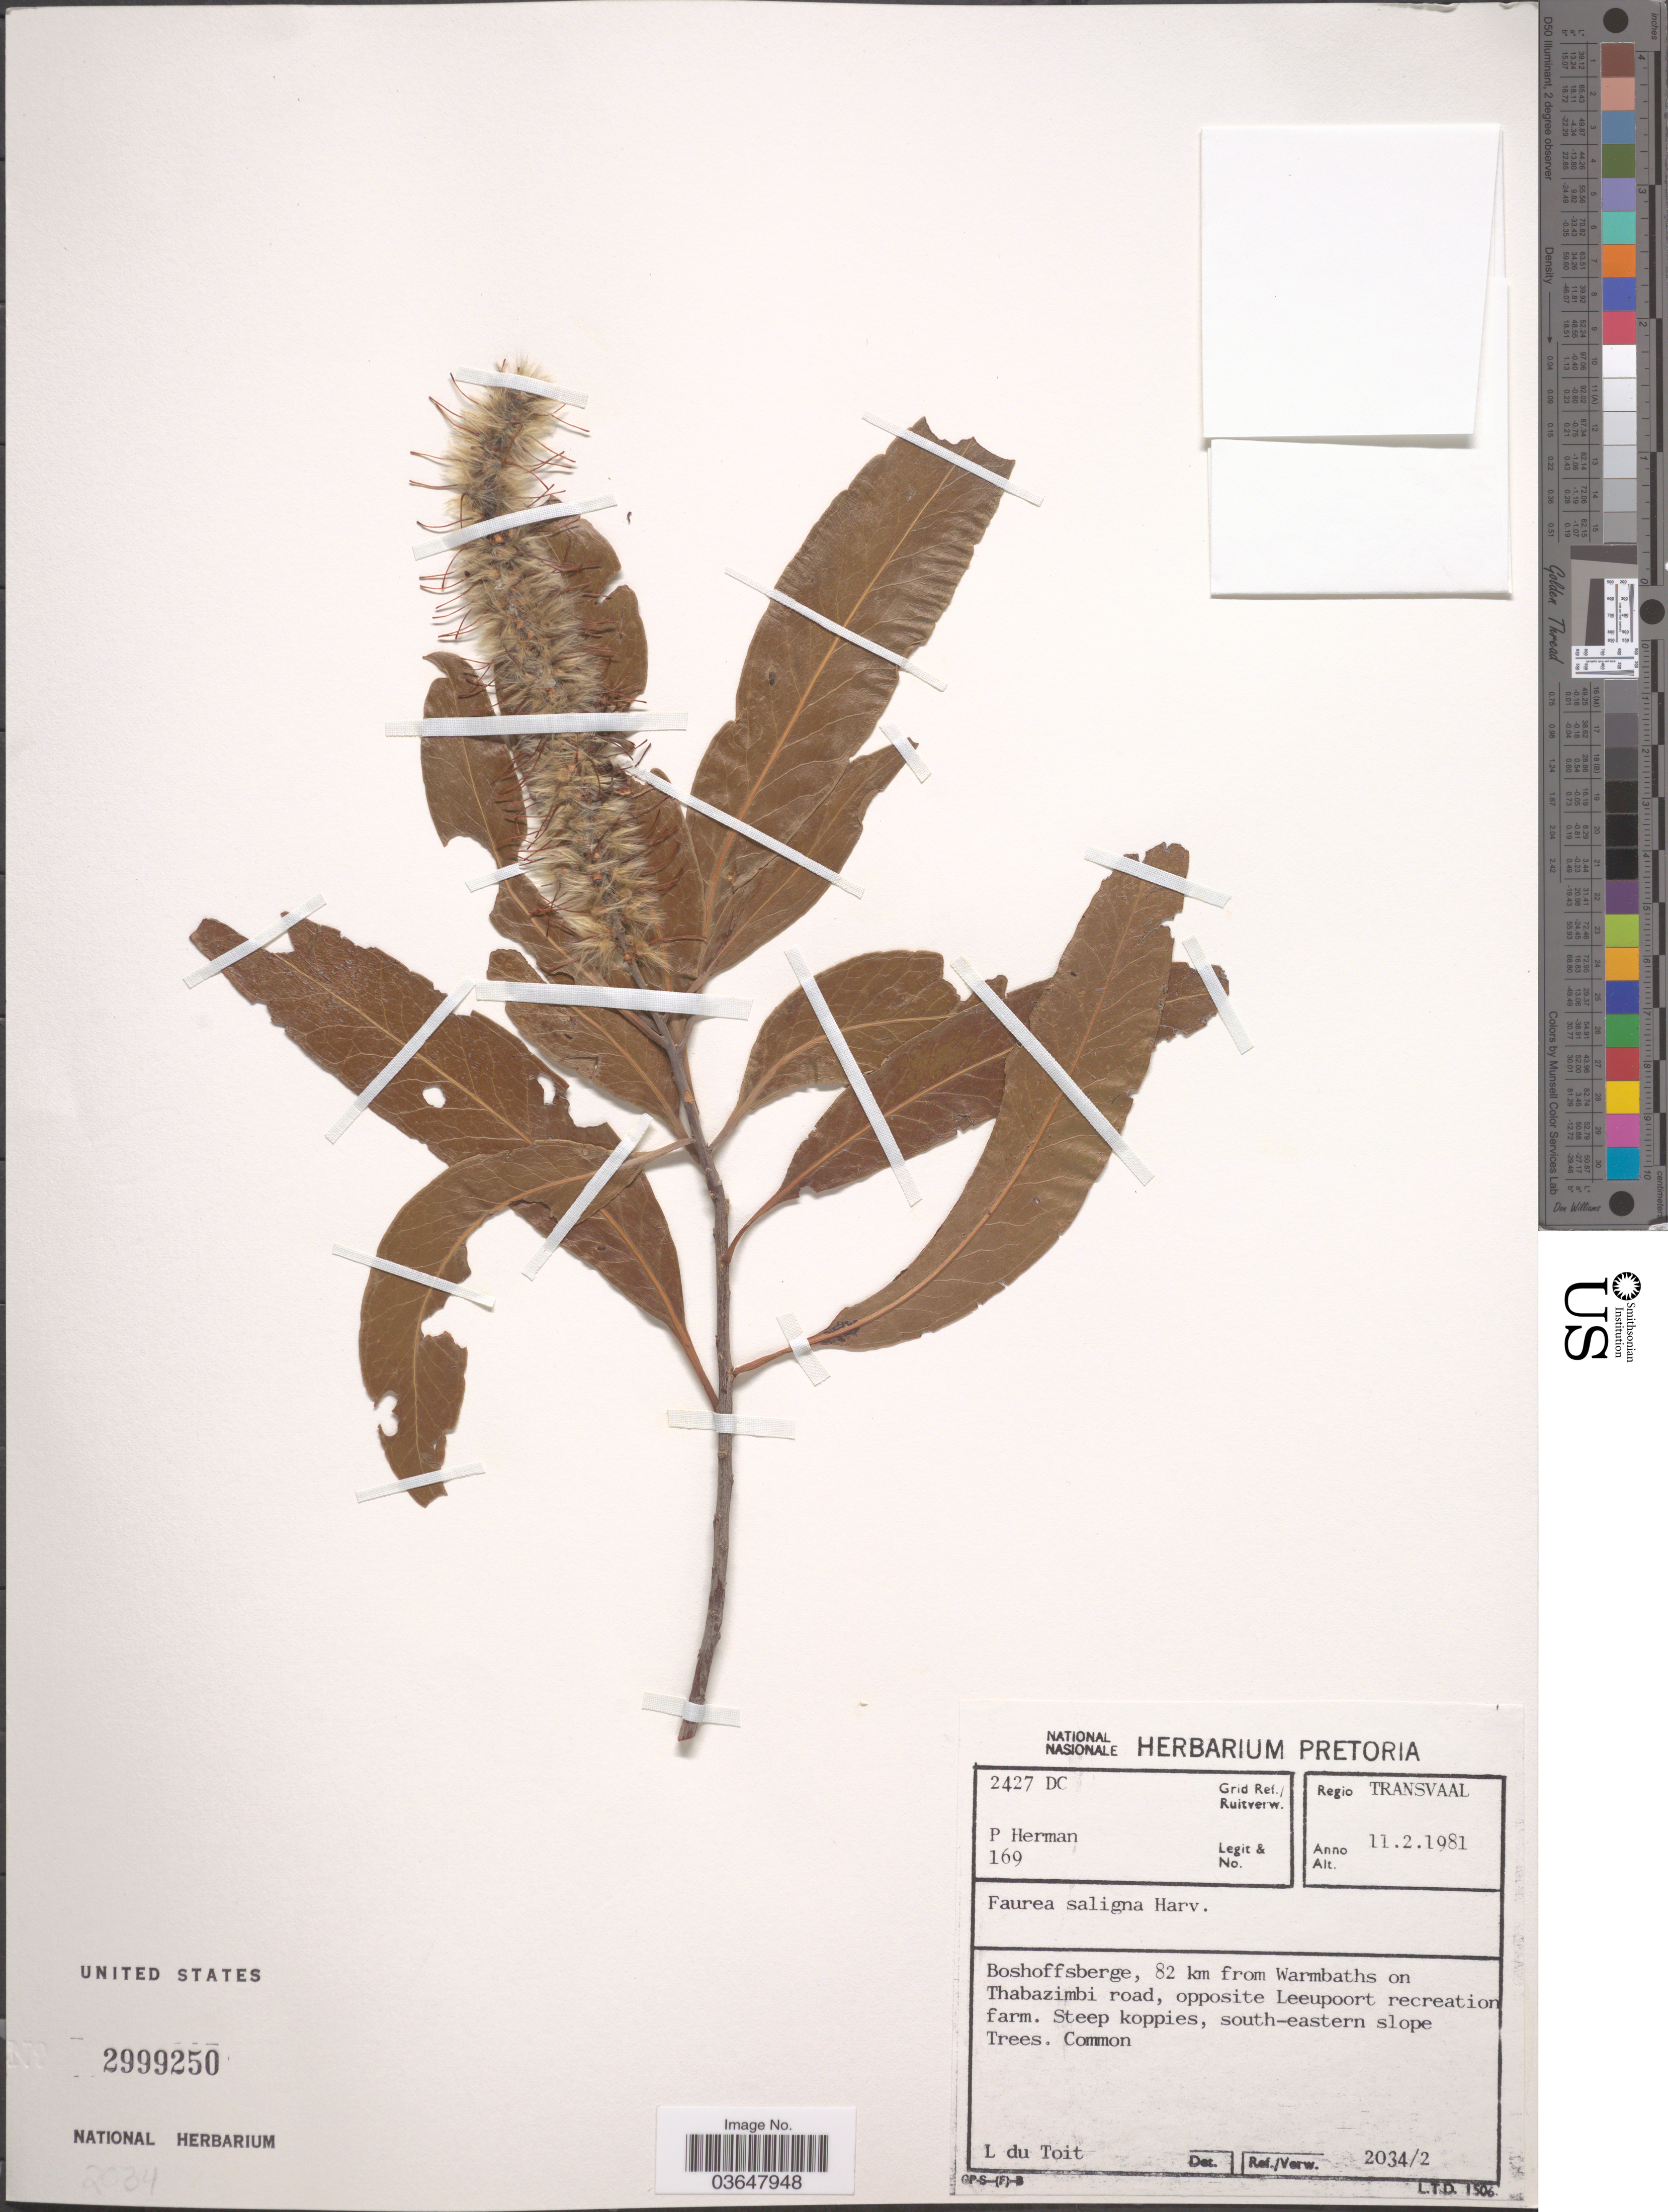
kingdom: Plantae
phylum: Tracheophyta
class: Magnoliopsida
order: Proteales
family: Proteaceae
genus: Faurea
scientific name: Faurea saligna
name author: Harv.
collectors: P. Herman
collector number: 169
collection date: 1981-02-11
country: South Africa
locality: Grid Ref./Ruitverw. 2427 DC. Regio Transvaal. Boshoffsberge, 82 km from Warmbaths on Thabazimbi road, opposite Leeupoort recreation farm.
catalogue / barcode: US 2999250